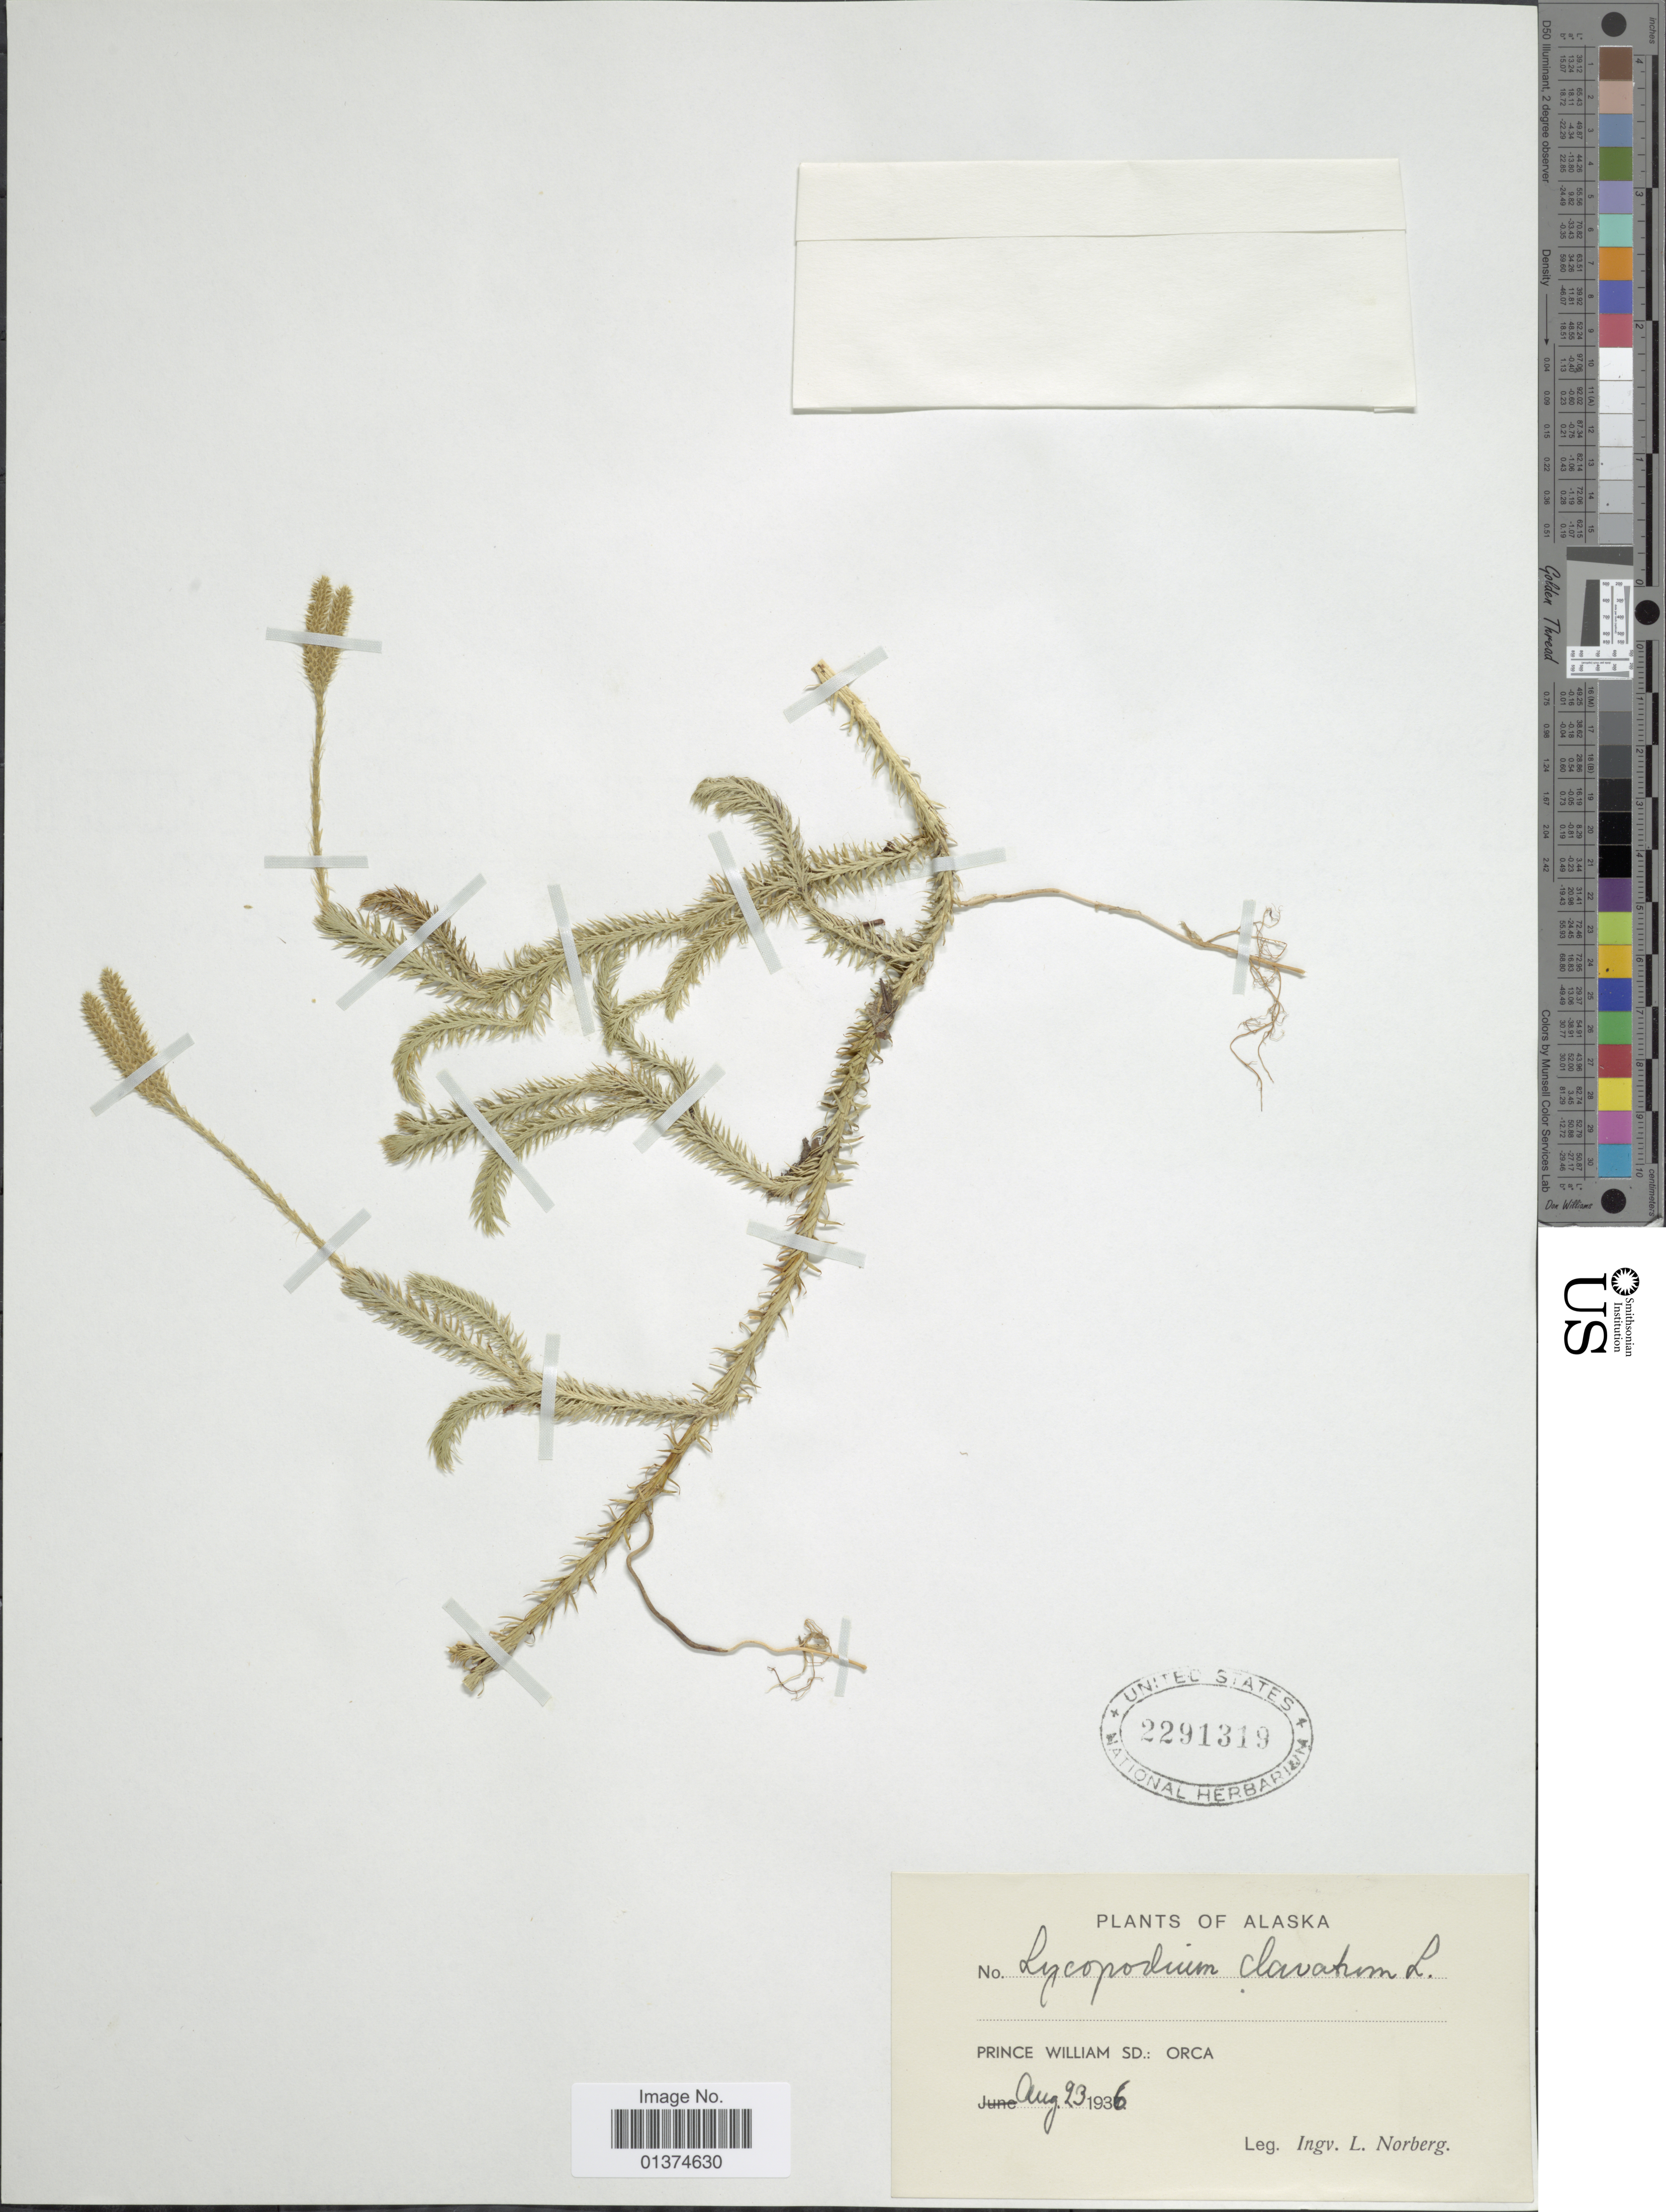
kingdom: Plantae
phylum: Tracheophyta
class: Lycopodiopsida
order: Lycopodiales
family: Lycopodiaceae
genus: Lycopodium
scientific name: Lycopodium clavatum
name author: L.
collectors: I. Norberg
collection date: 1936-08-23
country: United States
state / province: Alaska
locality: Prince William SD: Orca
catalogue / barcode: US 2291319